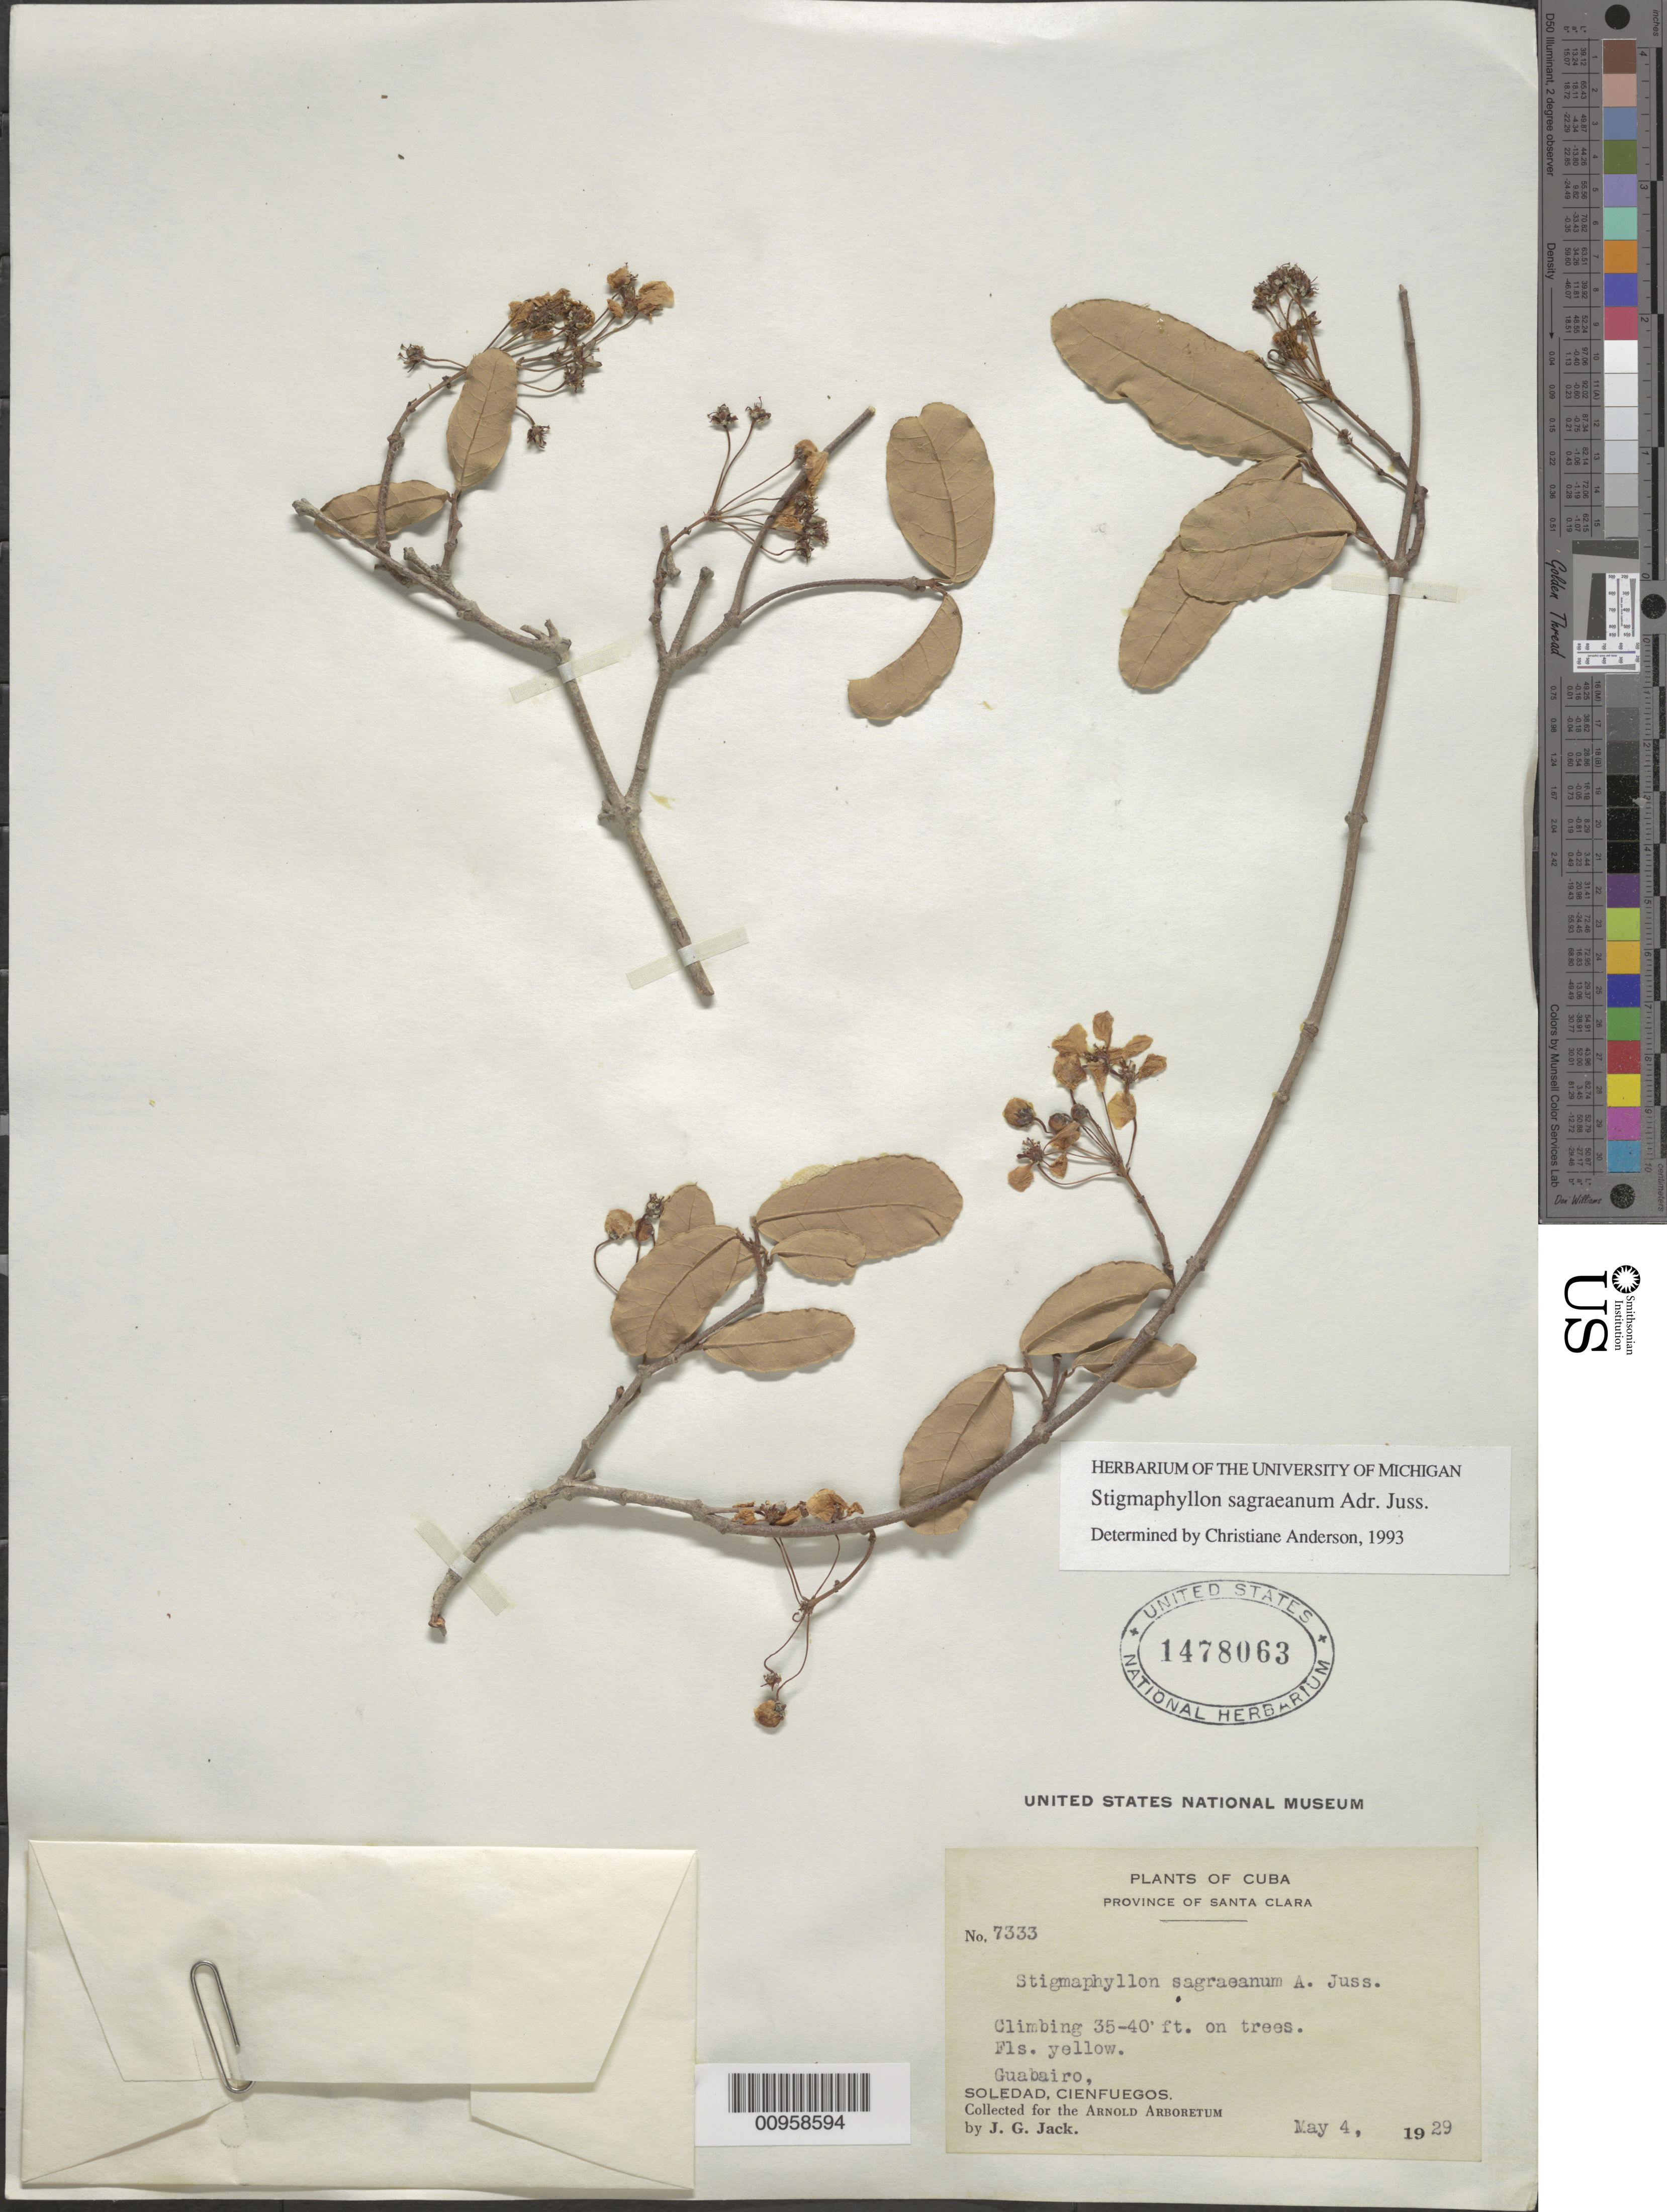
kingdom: Plantae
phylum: Tracheophyta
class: Magnoliopsida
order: Malpighiales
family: Malpighiaceae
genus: Stigmaphyllon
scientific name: Stigmaphyllon sagraeanum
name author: Juss.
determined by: Anderson, C.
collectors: J. G. Jack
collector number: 7333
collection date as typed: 04 May 1929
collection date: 1929-05-04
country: Cuba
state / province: Cienfuegos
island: Cuba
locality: Guabiro, Soledad, Cienfuegos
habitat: On trees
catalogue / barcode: US 1478063